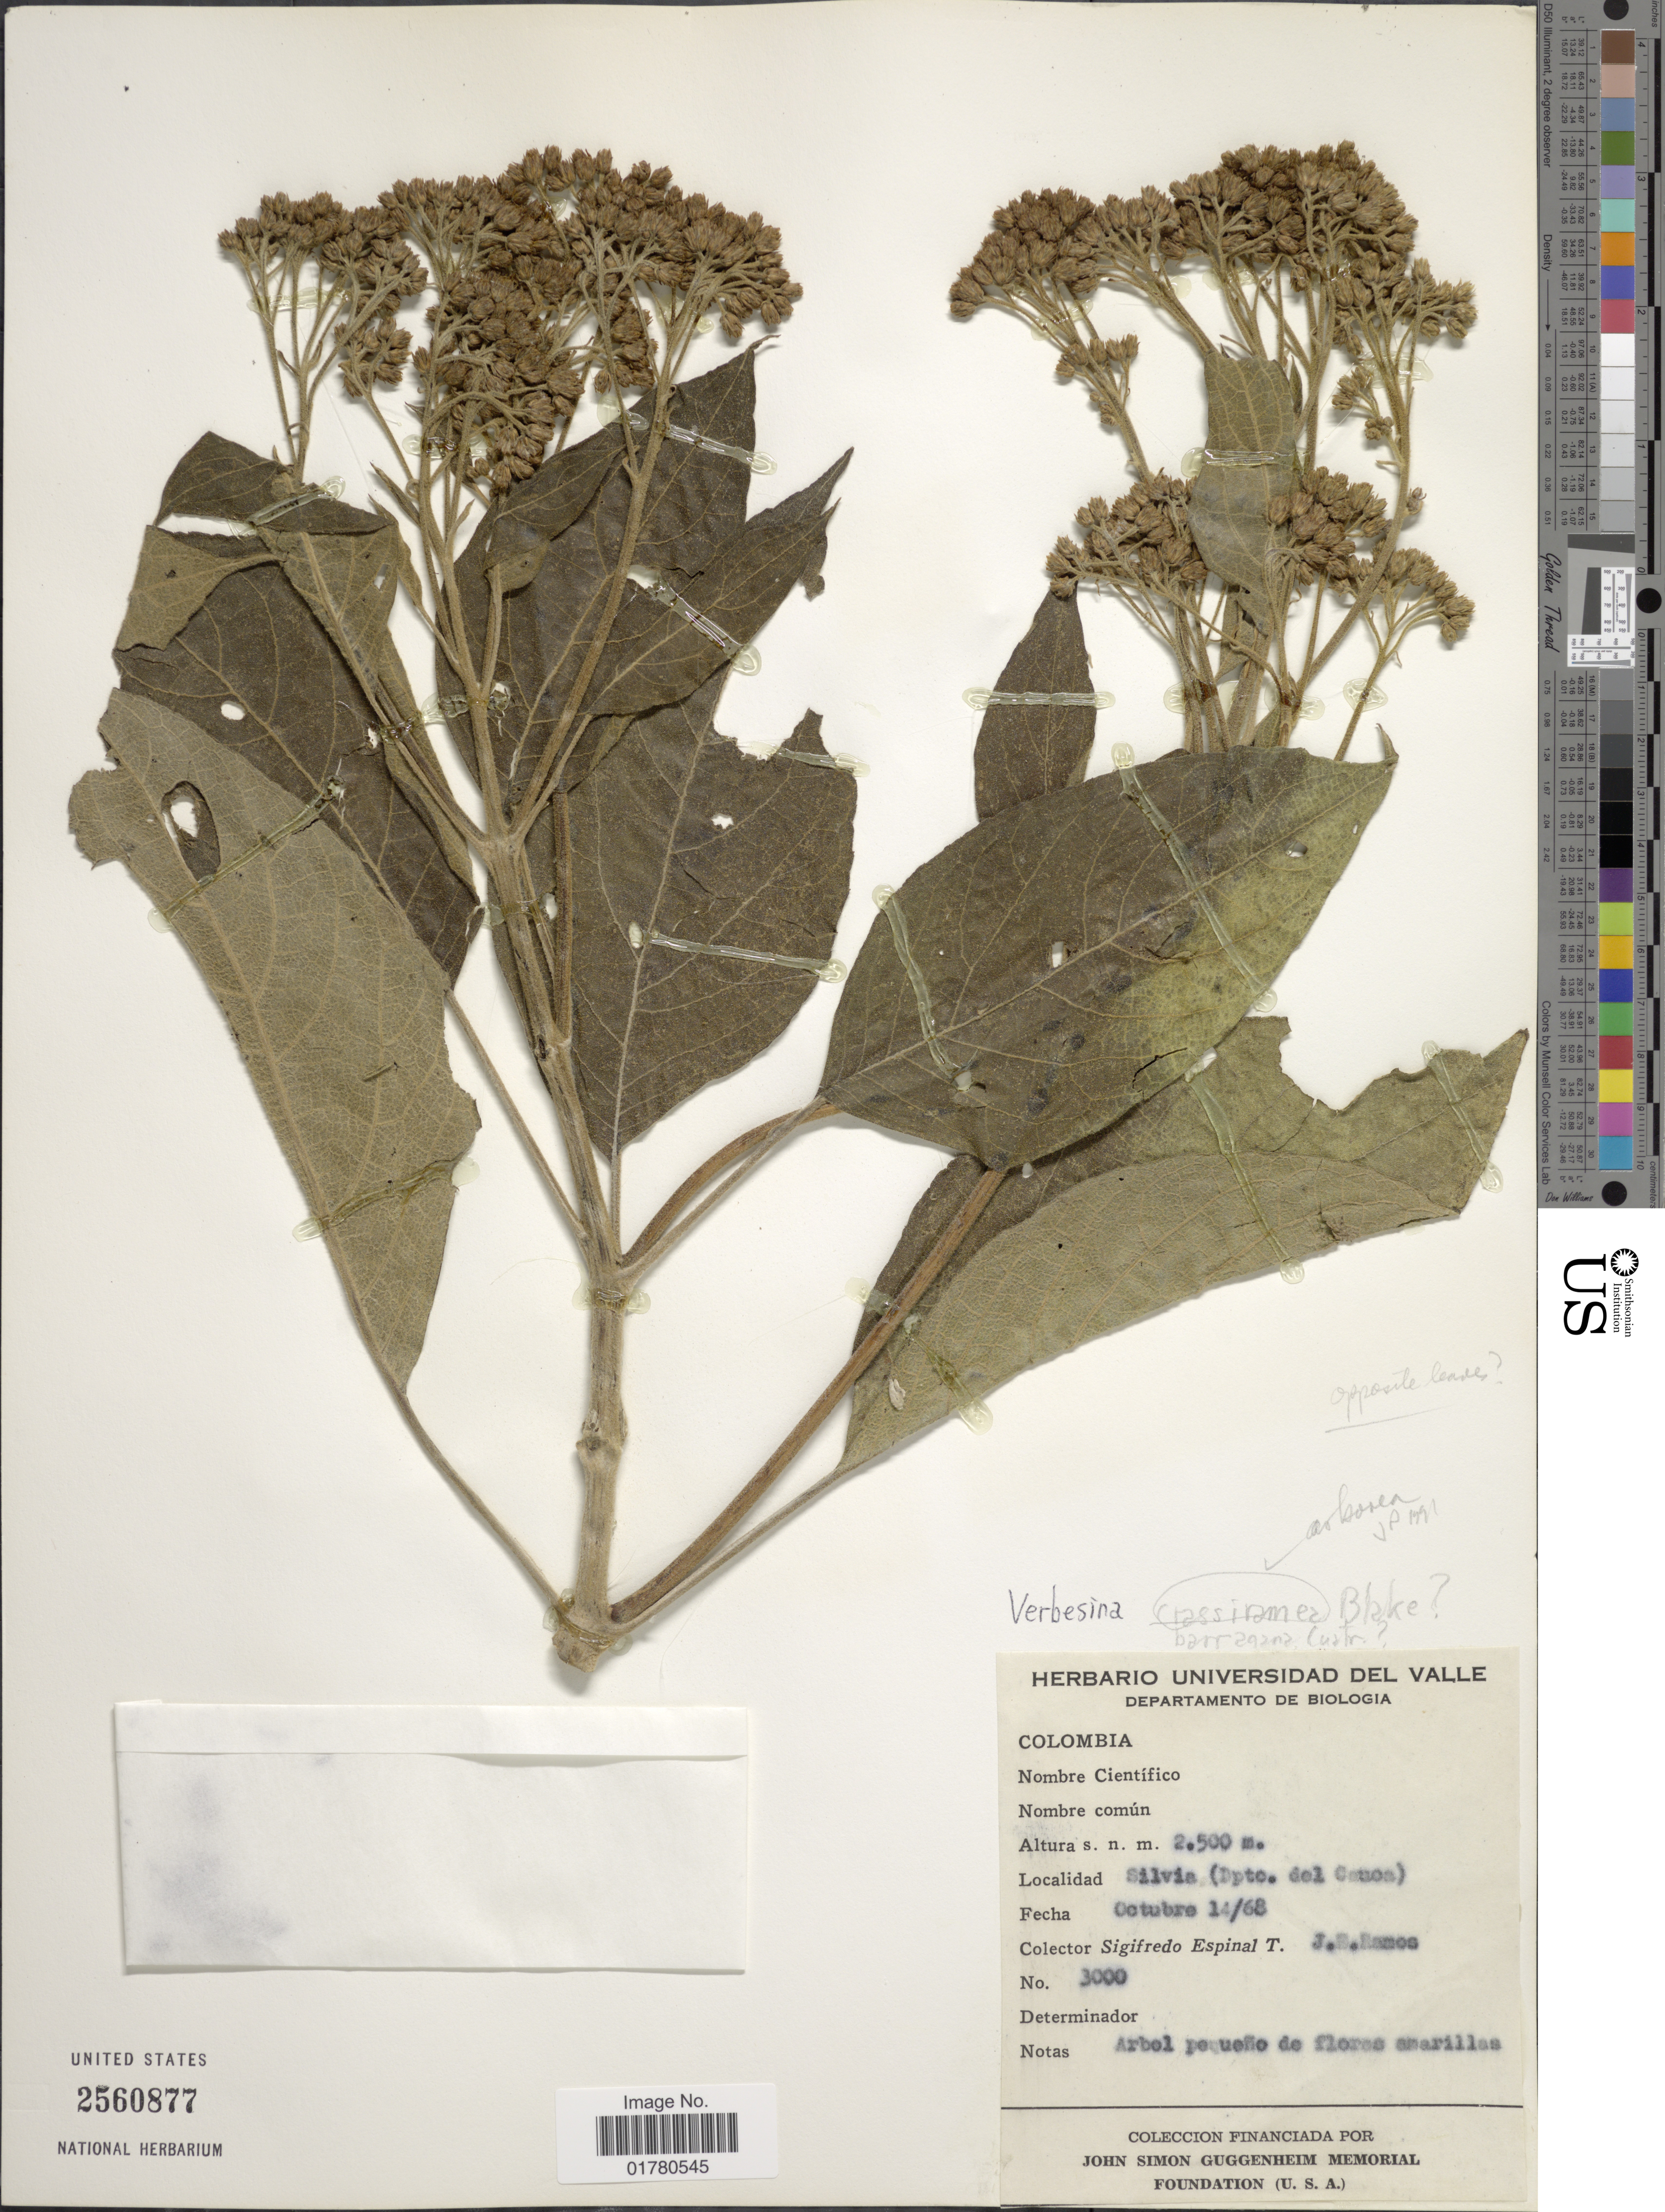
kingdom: Plantae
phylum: Tracheophyta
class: Magnoliopsida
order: Asterales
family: Asteraceae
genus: Verbesina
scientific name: Verbesina barragana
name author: Cuatrec.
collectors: S. T. Espinal & J. B. Ramos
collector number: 3000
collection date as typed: Transcribed d/m/y: 14/10/68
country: Colombia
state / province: Cauca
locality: Silvia (Dpto del Cauca)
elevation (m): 2500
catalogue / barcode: US 2560877